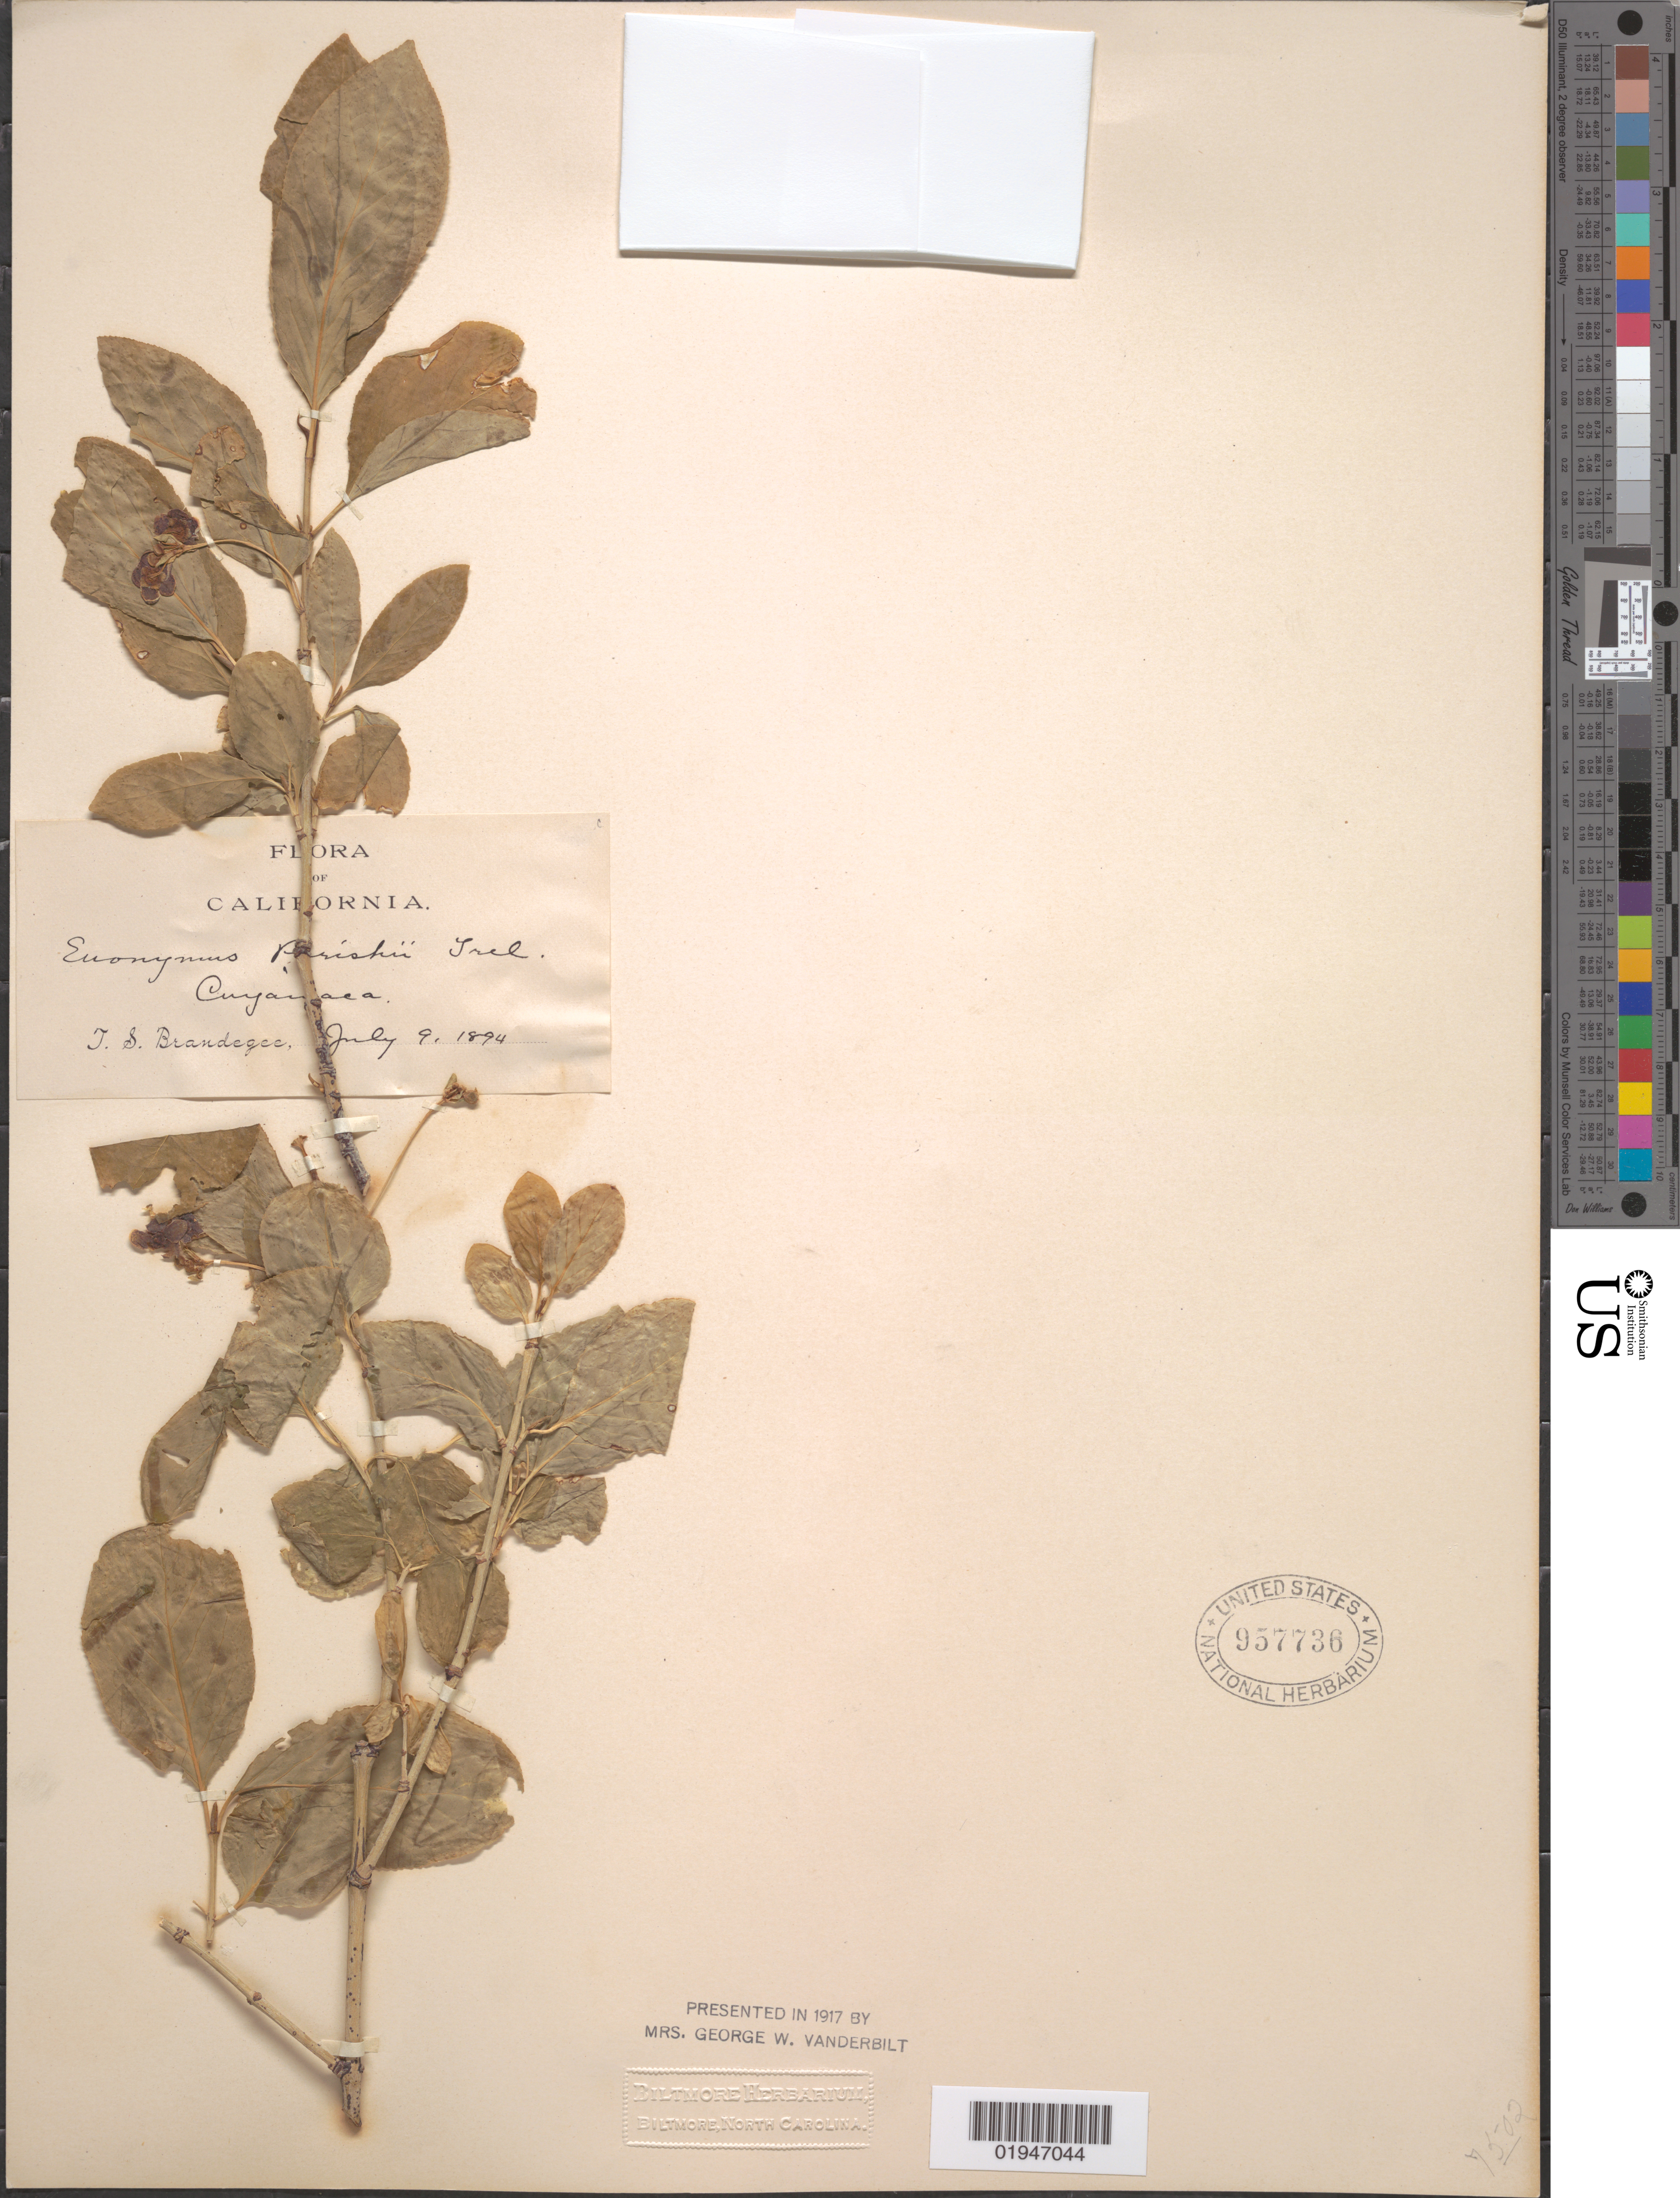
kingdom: Plantae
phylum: Tracheophyta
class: Magnoliopsida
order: Celastrales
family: Celastraceae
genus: Euonymus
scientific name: Euonymus parishii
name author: Trel.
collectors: T. S. Brandegee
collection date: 1894-07-09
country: United States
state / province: California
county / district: San Diego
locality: Cuyamaca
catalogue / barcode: US 957736